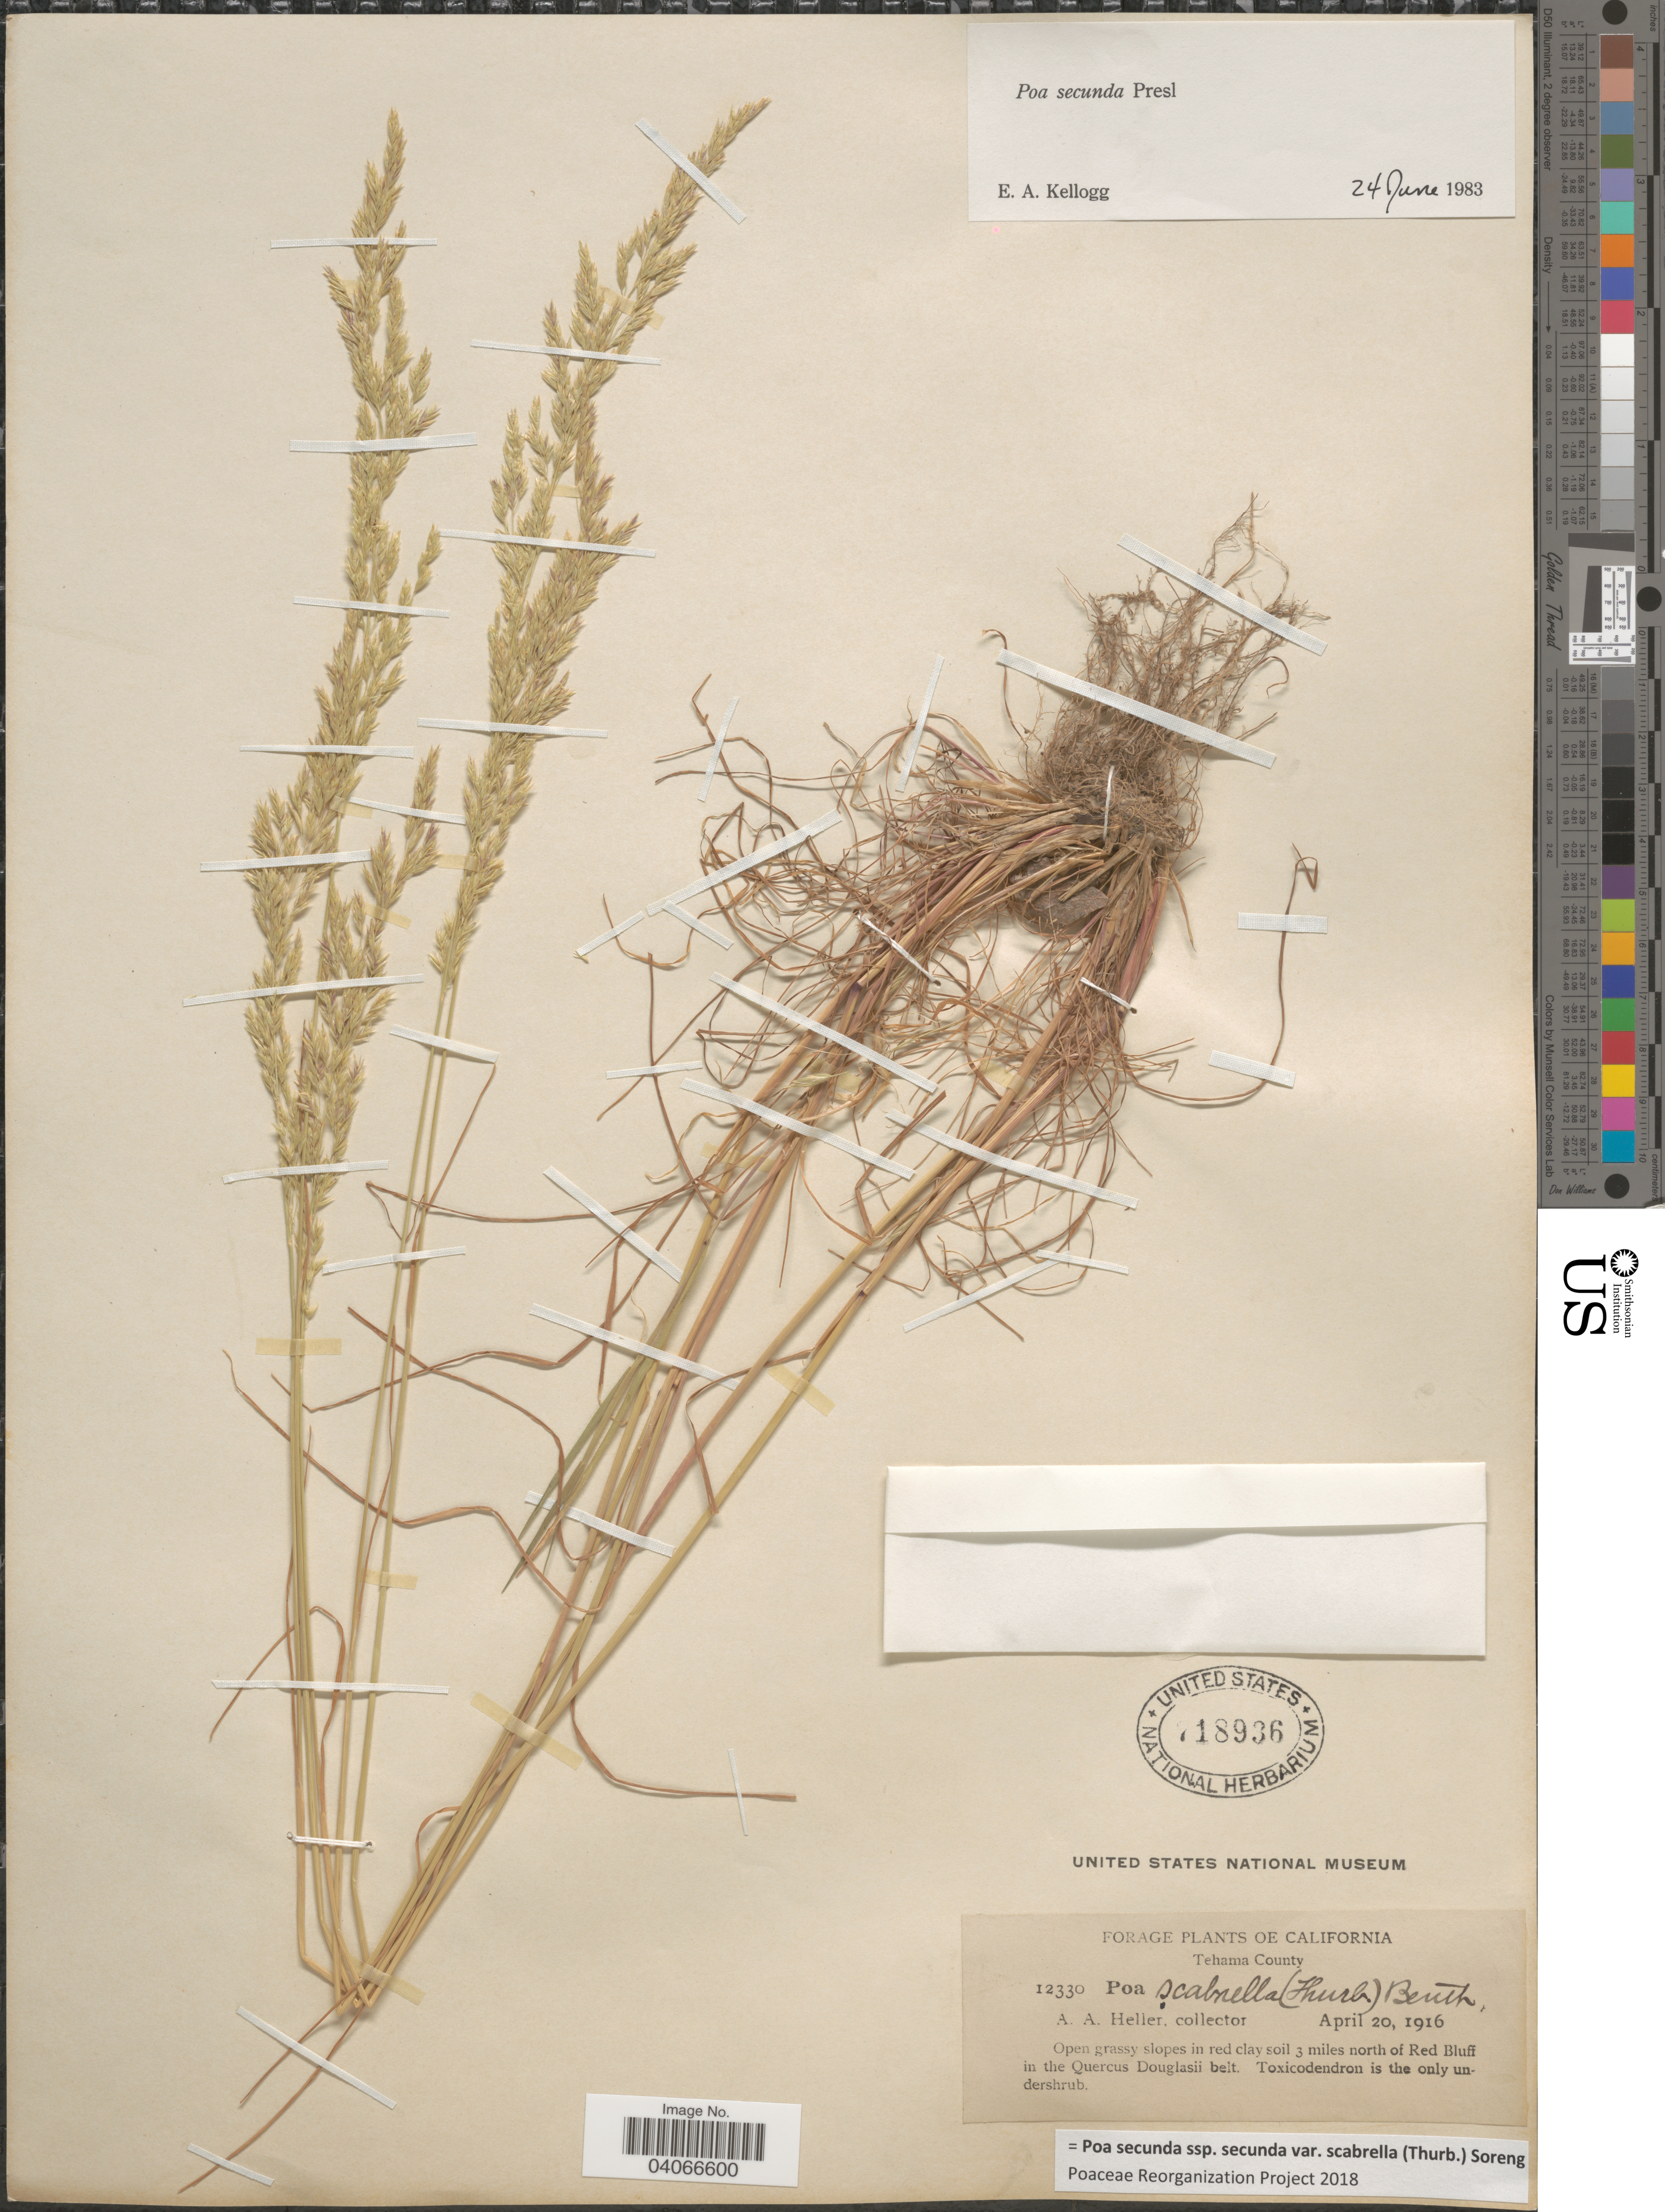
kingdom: Plantae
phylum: Tracheophyta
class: Liliopsida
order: Poales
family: Poaceae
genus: Poa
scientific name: Poa secunda subsp. secunda var. scabrella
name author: (Thurb.) Soreng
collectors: A. A. Heller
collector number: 12330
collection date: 1916-04-20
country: United States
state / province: California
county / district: Tehama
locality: Tehama County. Open grassy slopes in red clay soil 3 miles north of Red Bluff.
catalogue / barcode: US 718936